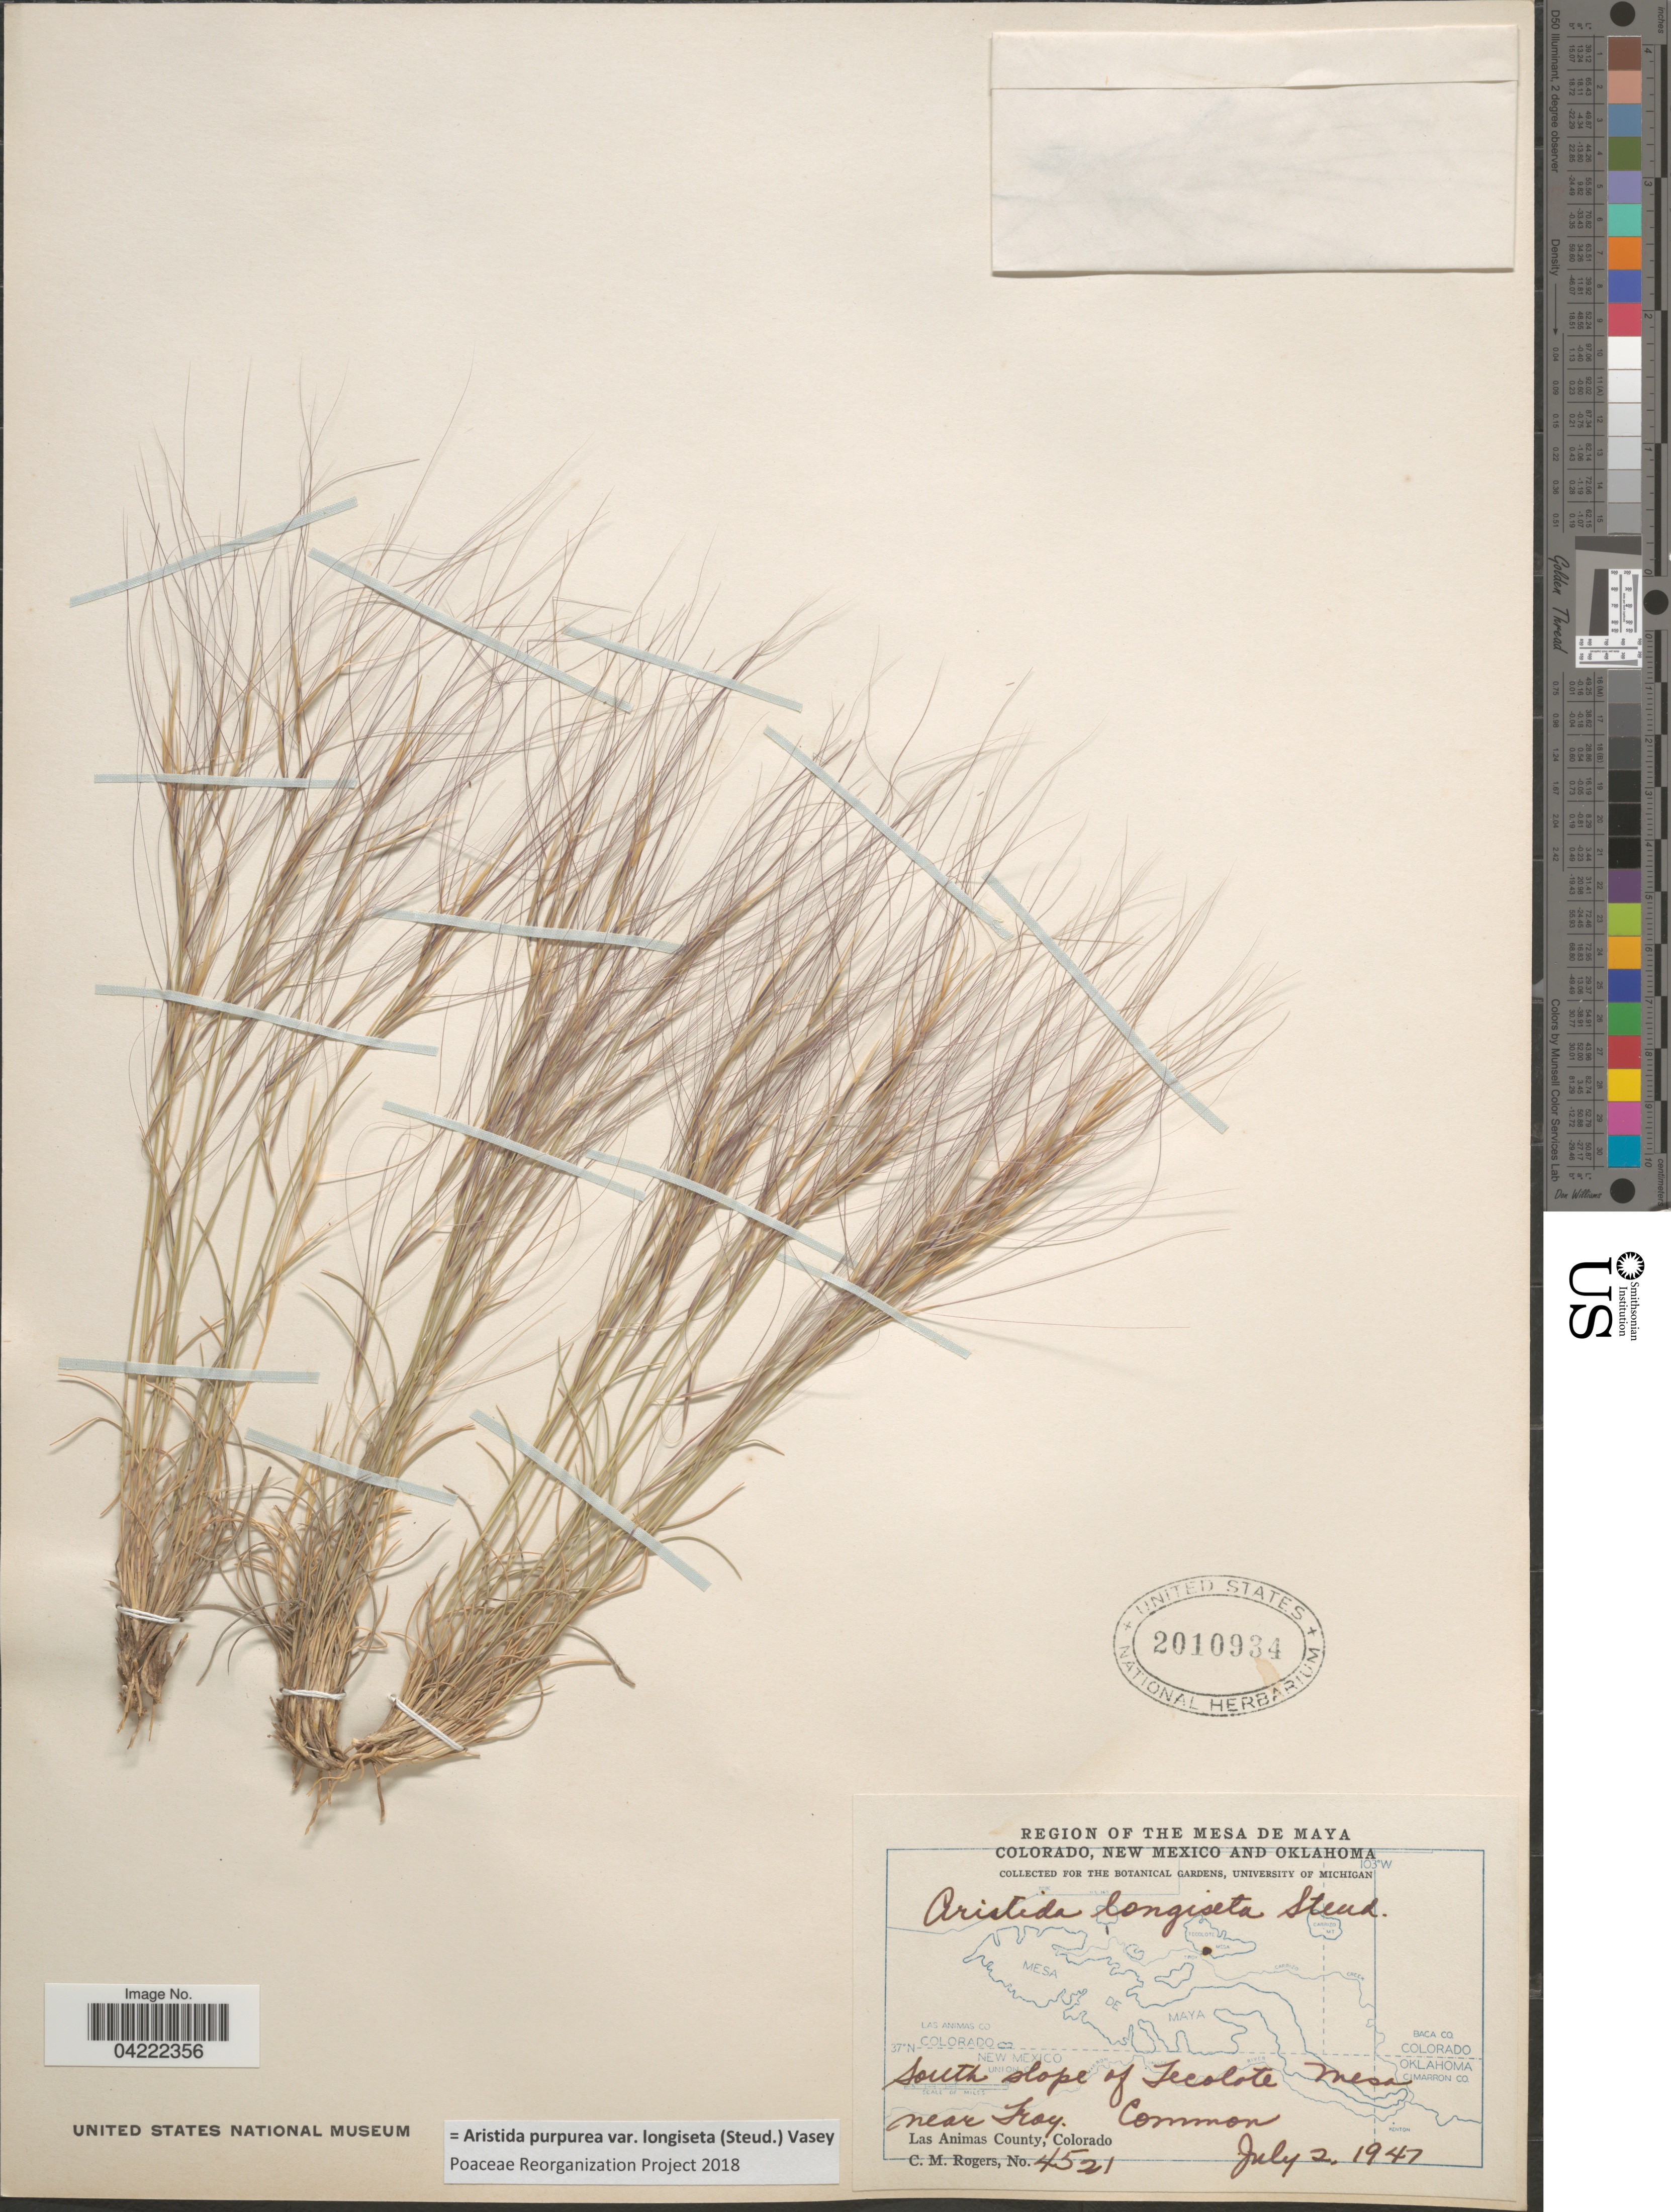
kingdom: Plantae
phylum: Tracheophyta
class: Liliopsida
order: Poales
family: Poaceae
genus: Aristida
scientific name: Aristida purpurea var. longiseta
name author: (Steud.) Vasey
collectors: C. M. Rogers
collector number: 4521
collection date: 1947-07-02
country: United States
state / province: Colorado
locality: Region of the Mesa de Maya. South slope of Tecolote Mesa near Troy. Las Animas County.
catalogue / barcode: US 2010934